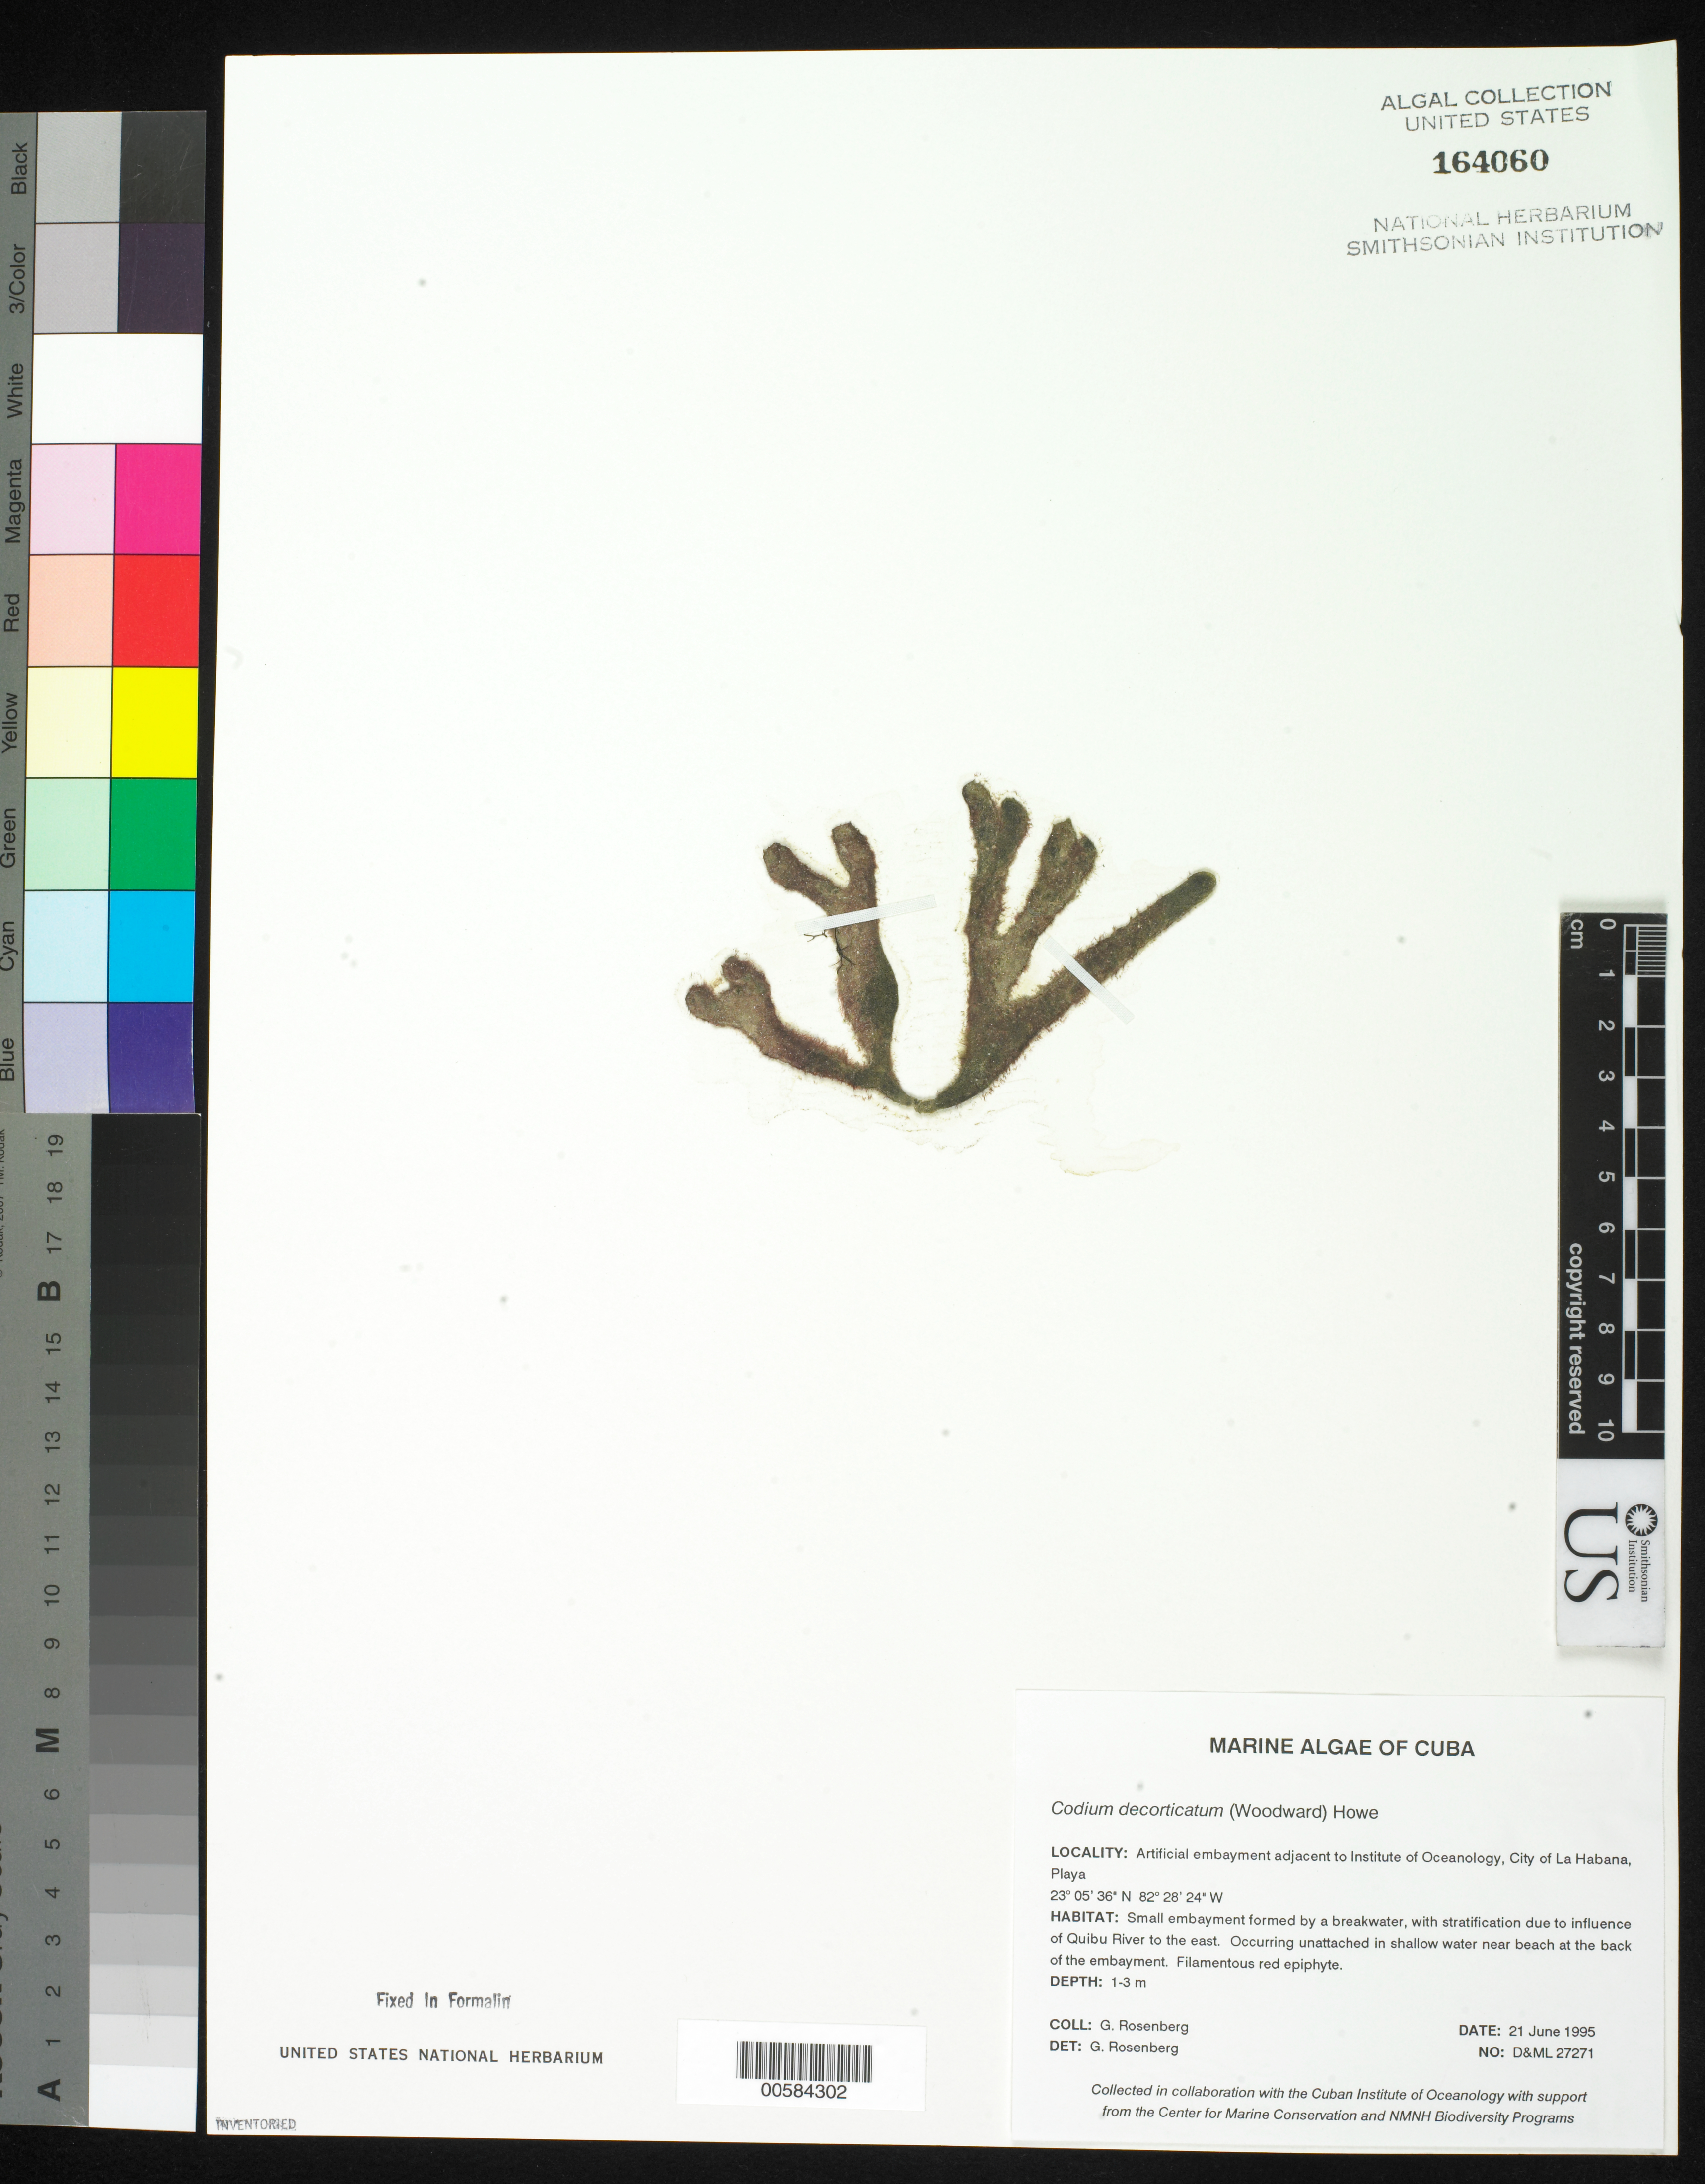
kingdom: Plantae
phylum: Chlorophyta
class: Ulvophyceae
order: Bryopsidales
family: Codiaceae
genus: Codium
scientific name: Codium decorticatum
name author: (Woodw.) M. Howe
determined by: Rosenberg, G.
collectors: G. Rosenberg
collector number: D&ML 27271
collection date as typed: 21 Jun 1995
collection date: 1995-06-21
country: Cuba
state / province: La Habana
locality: La habana, by institute of oceanology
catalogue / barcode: US 164060